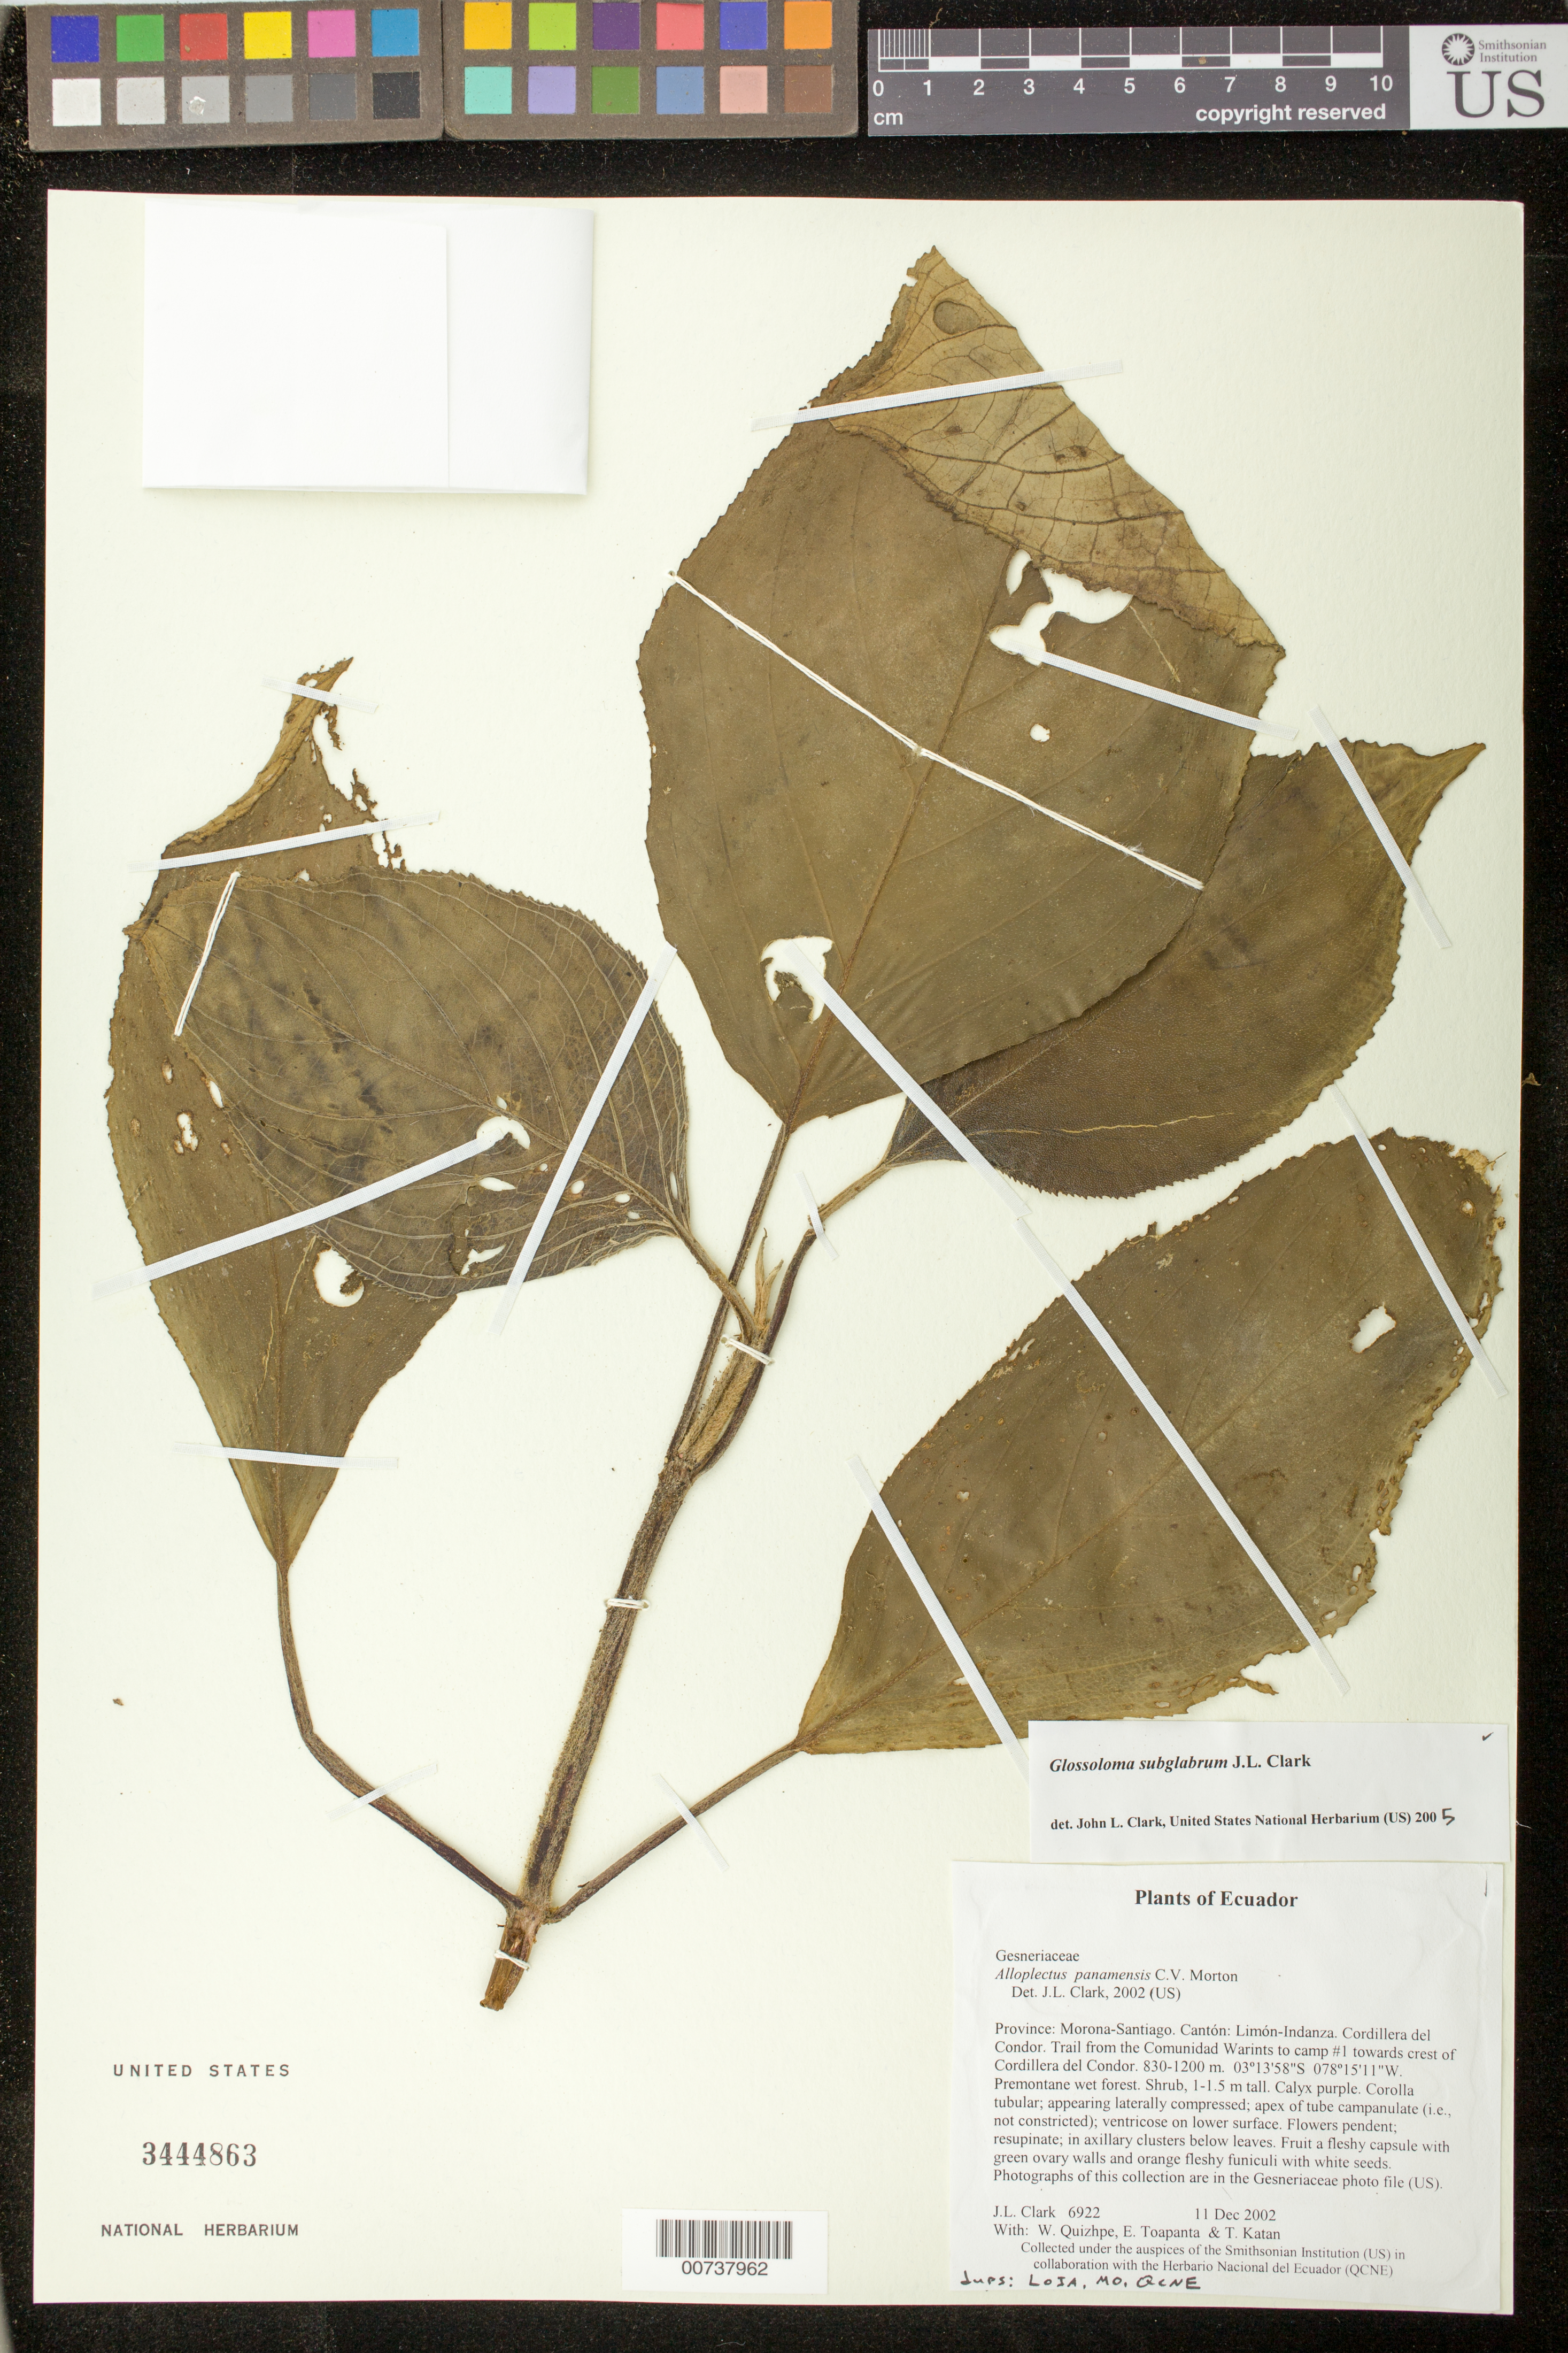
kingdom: Plantae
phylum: Tracheophyta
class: Magnoliopsida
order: Lamiales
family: Gesneriaceae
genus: Glossoloma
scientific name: Glossoloma subglabrum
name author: J.L. Clark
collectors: J. L. Clark, W. Quizhpe, E. Toapanta & T. Katan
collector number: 6922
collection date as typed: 11 Dec 2002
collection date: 2002-12-11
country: Ecuador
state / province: Morona-Santiago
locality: Limón-Indanza. Cordillera del Condor. Trail from the Comunidad Warints to camp #1 towards crest of Cordillera del Condor.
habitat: Premontane wet forest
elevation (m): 830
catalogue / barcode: US 3444863